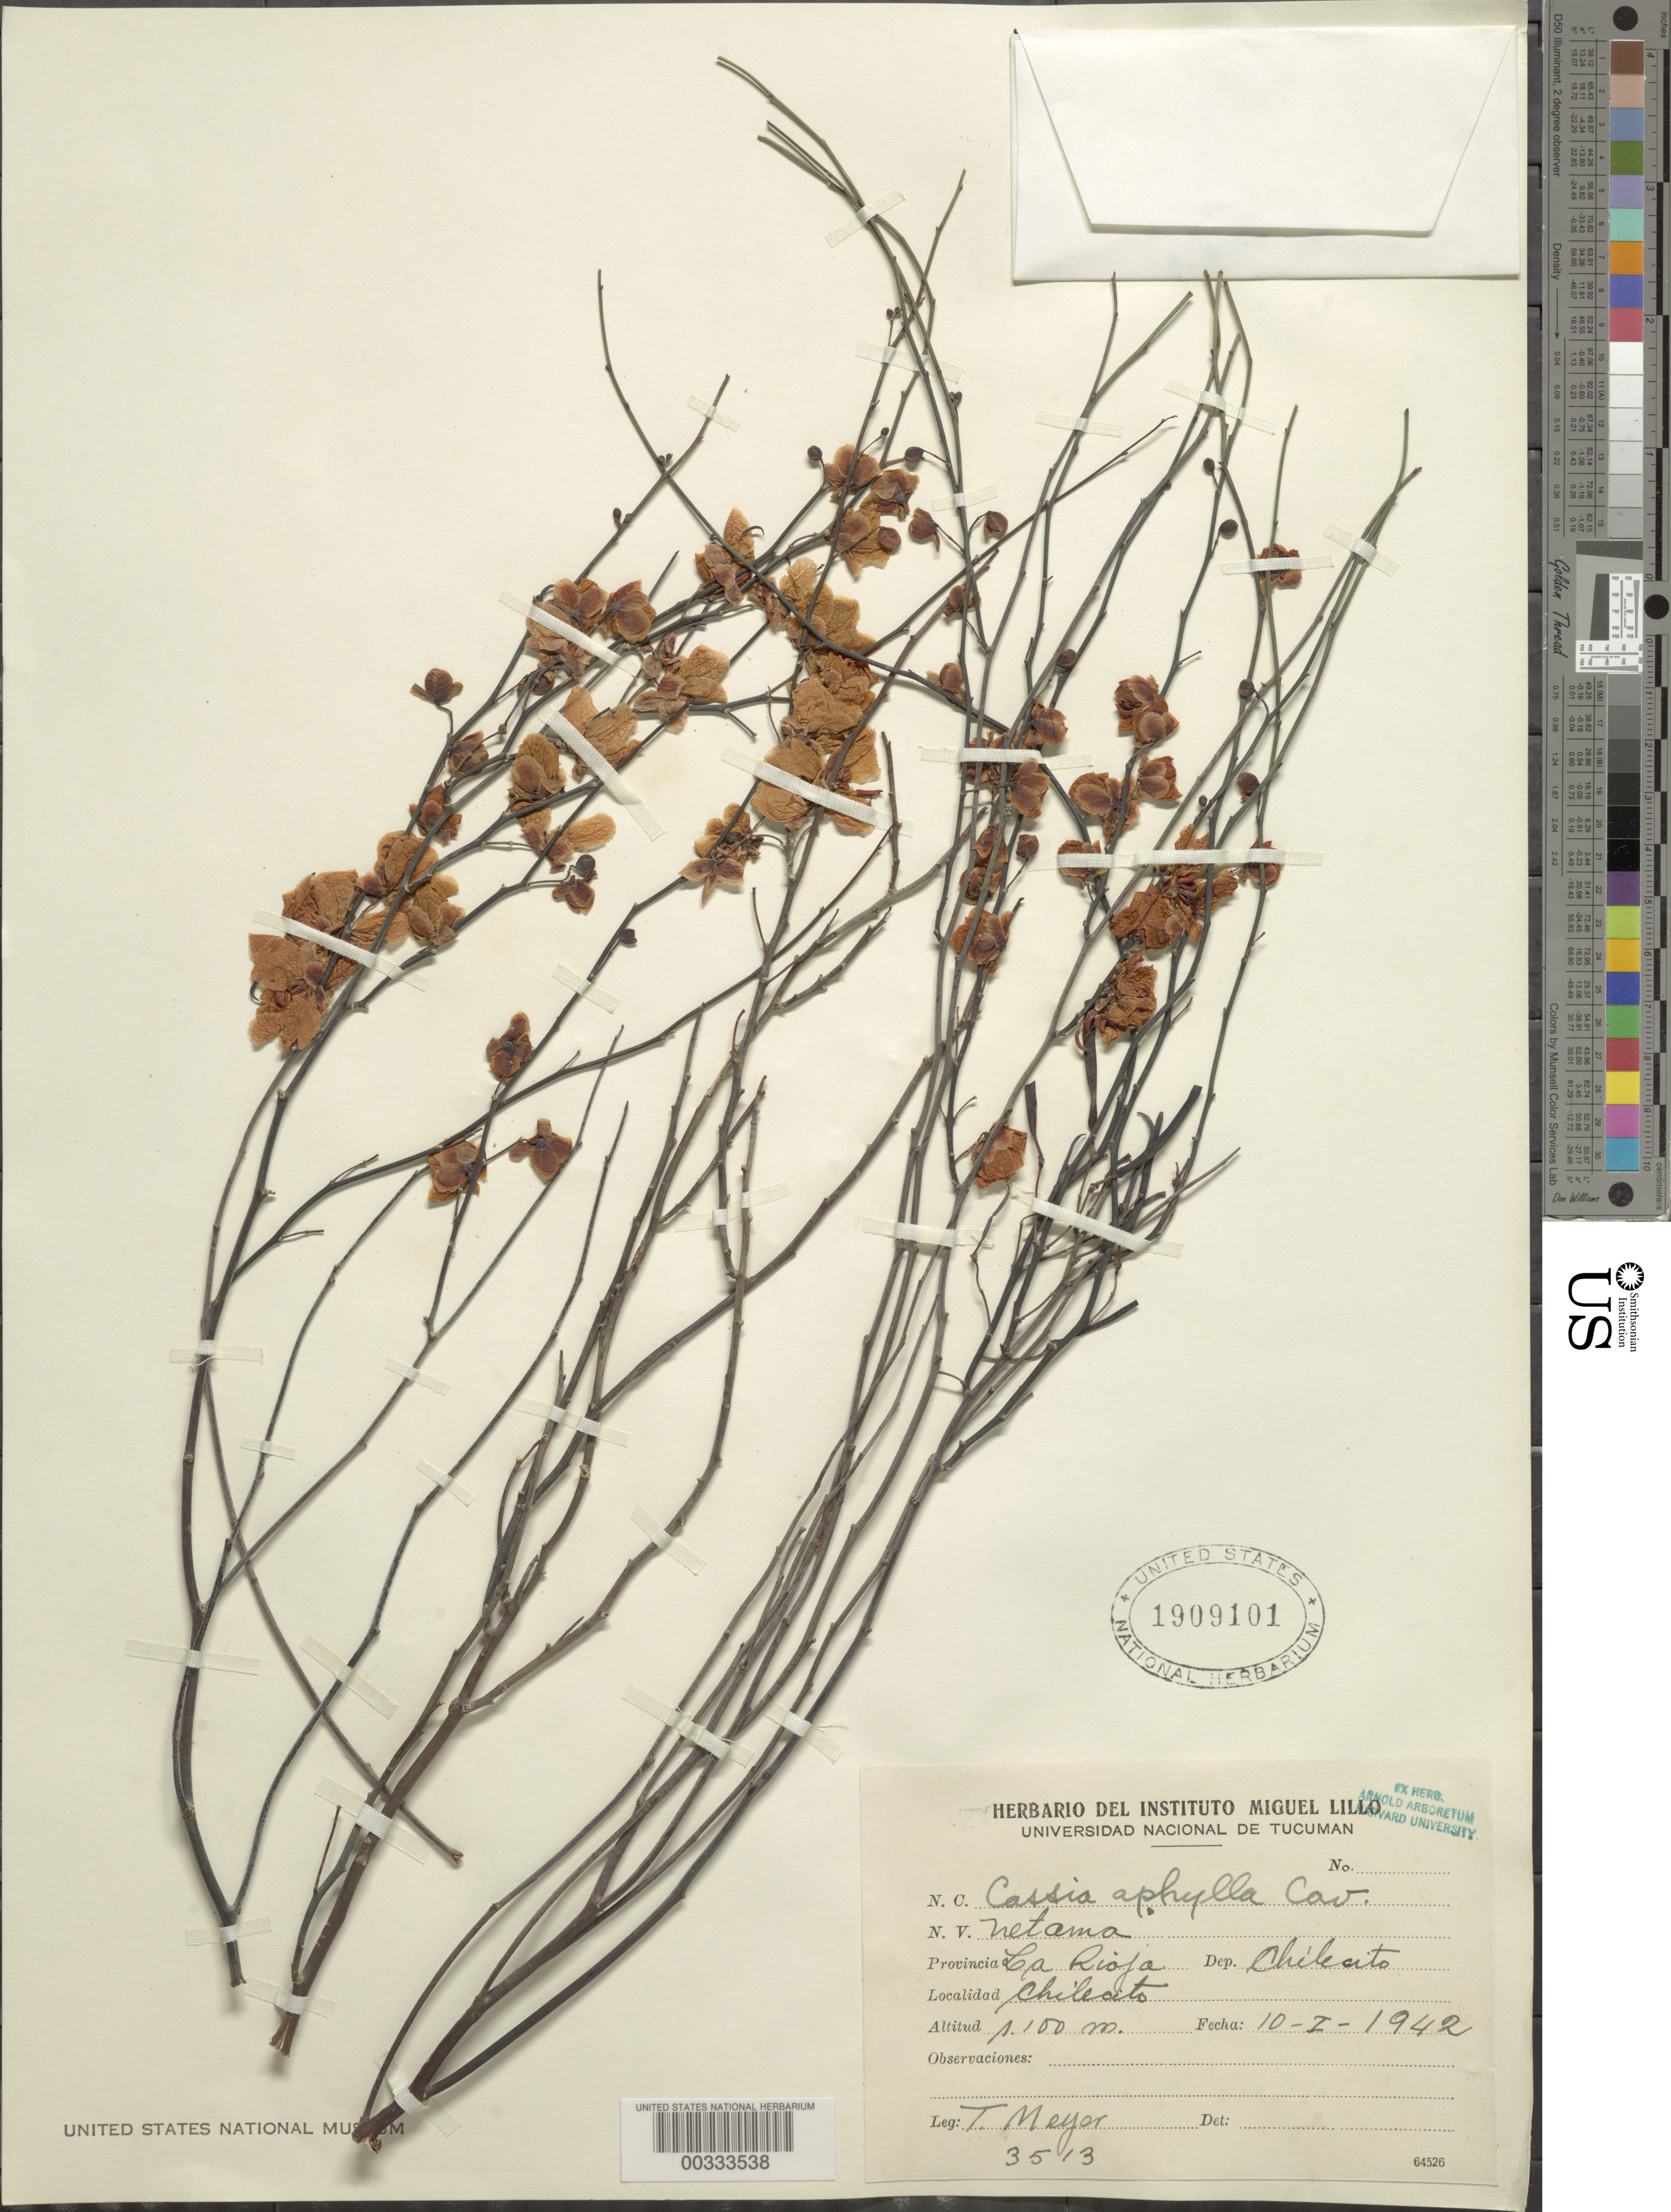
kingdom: Plantae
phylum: Tracheophyta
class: Magnoliopsida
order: Fabales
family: Fabaceae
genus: Senna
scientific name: Senna aphylla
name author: (Cav.) H.S. Irwin & Barneby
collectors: T. Meyer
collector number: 3513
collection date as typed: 10 Jan 1942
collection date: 1942-01-10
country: Argentina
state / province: La Rioja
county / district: Chilecito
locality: Chilecito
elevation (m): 1100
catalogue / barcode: US 1909101